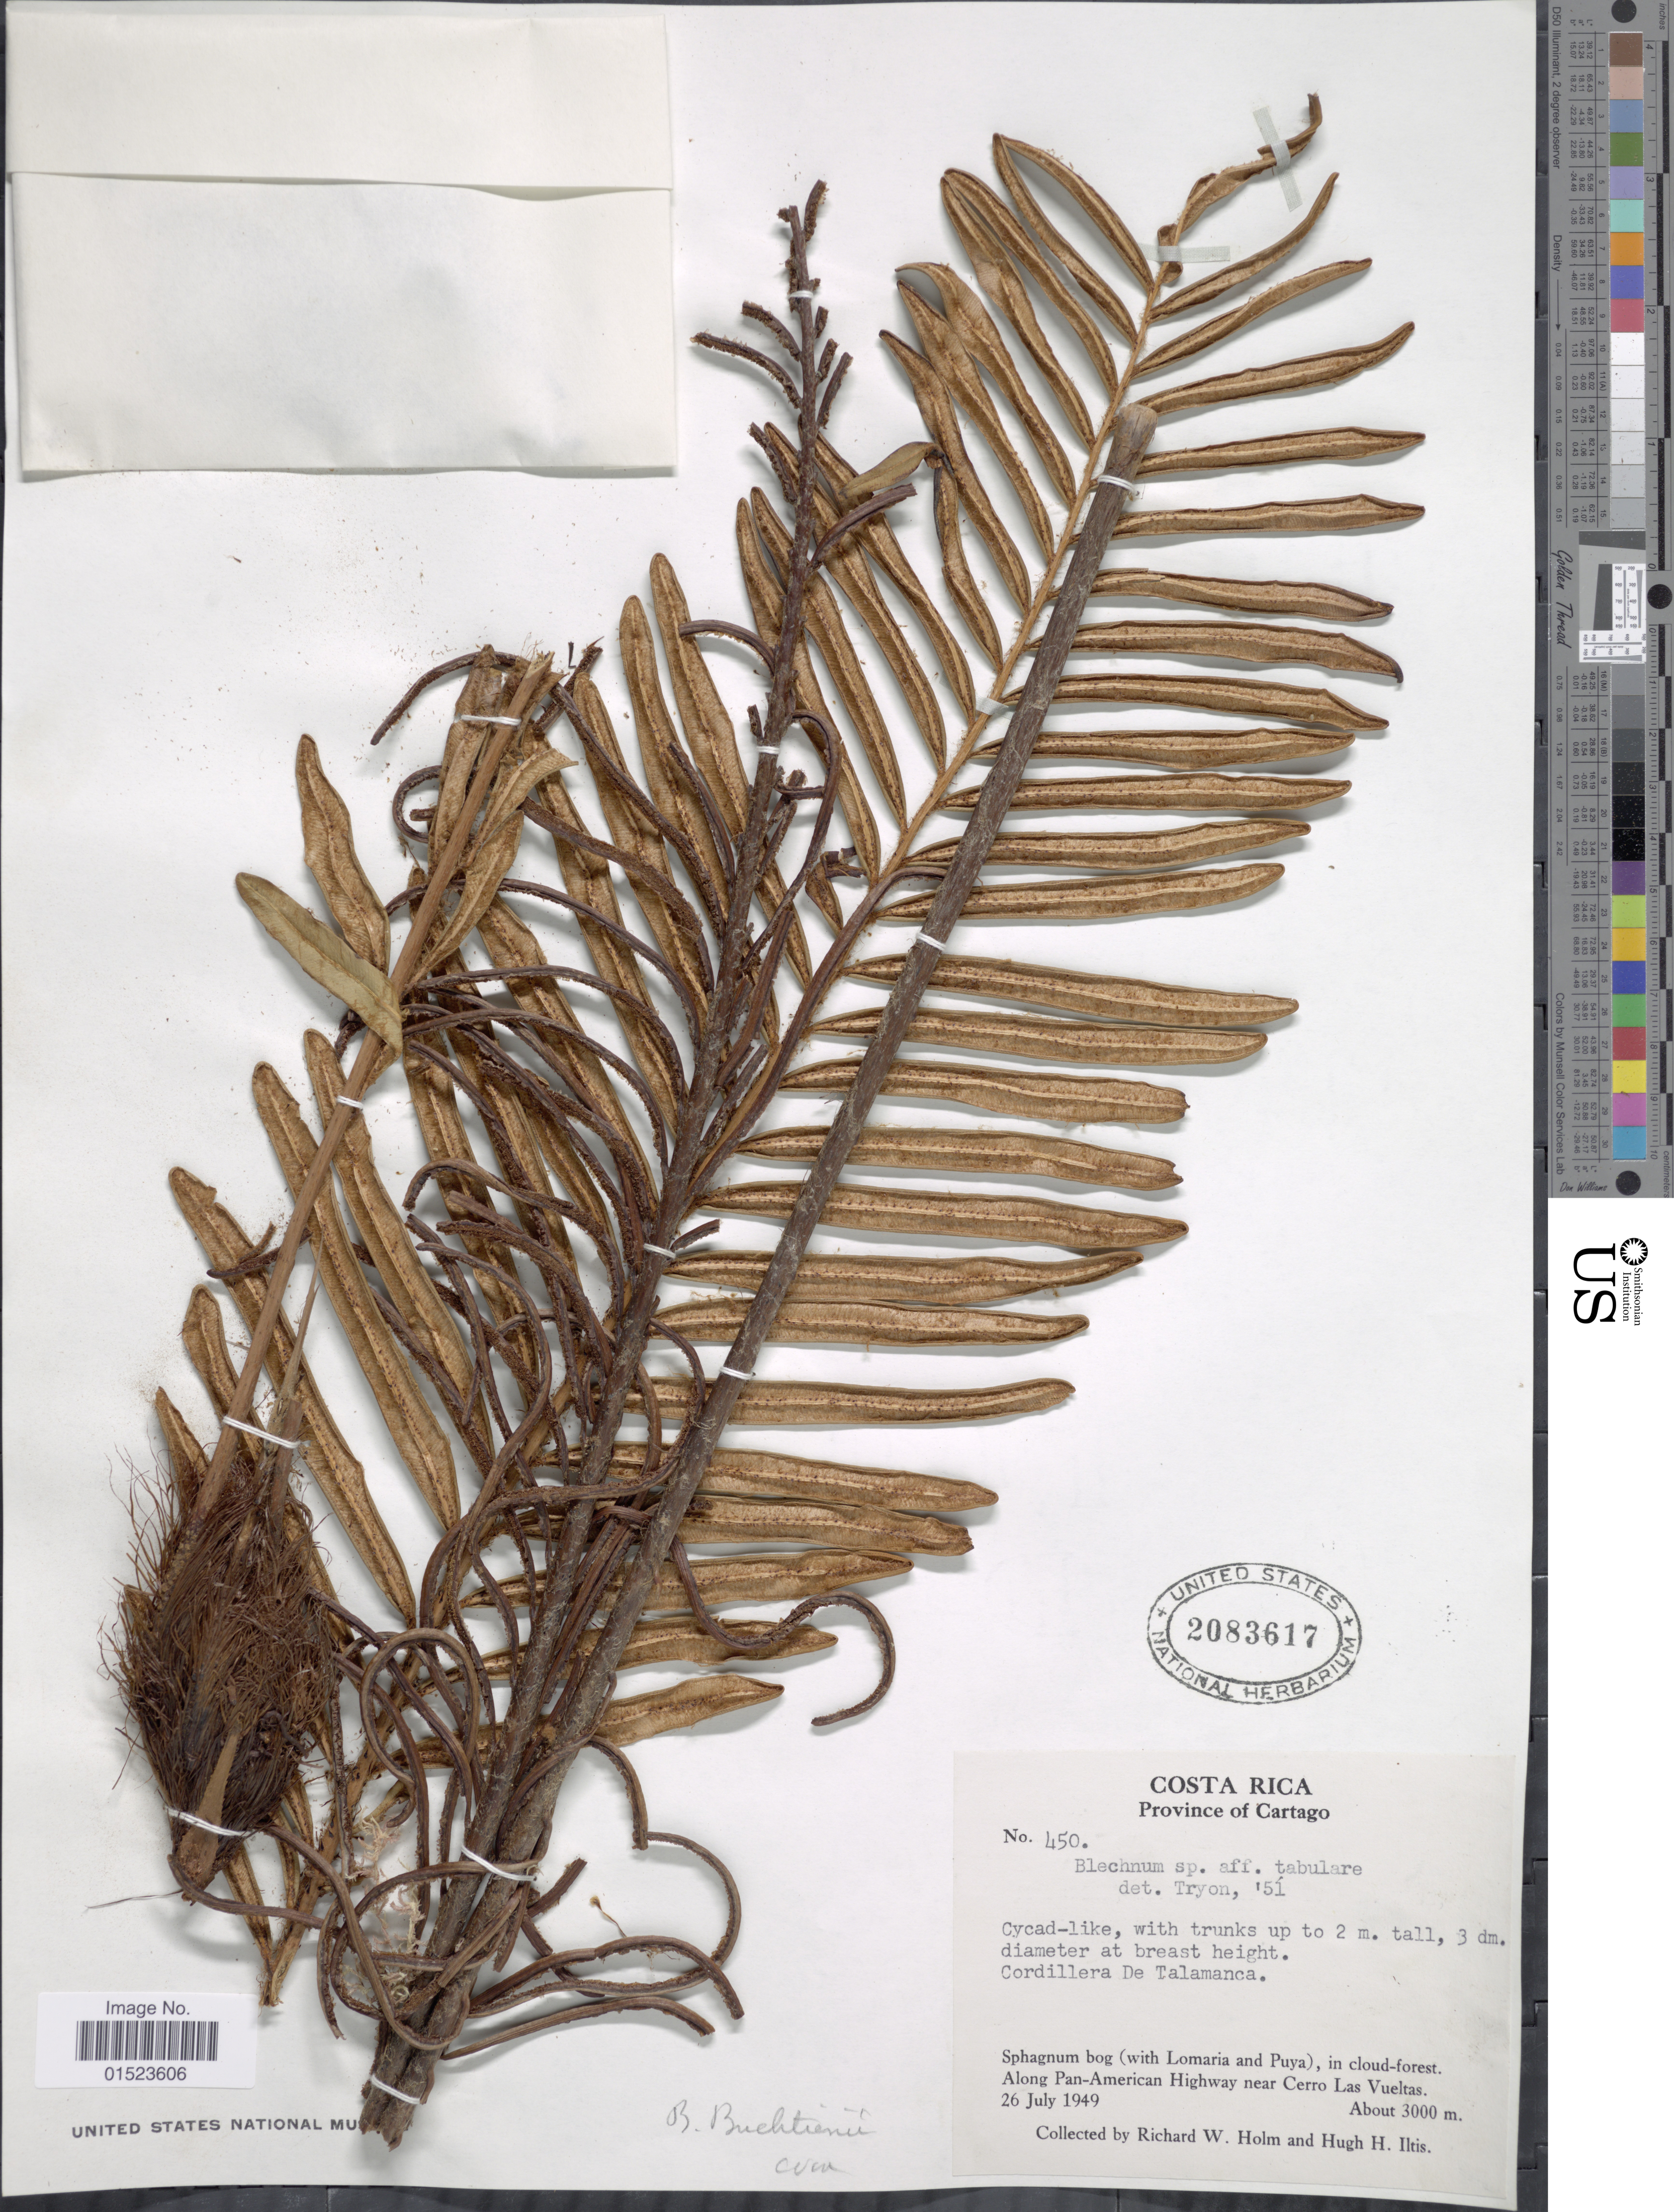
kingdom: Plantae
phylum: Tracheophyta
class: Polypodiopsida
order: Polypodiales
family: Blechnaceae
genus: Blechnum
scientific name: Blechnum auratum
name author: (Fée) R.M. Tryon & Stolze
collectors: R. W. Holm & H. H. Iltis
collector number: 450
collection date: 1949-07-26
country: Costa Rica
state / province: Cartago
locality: Sphagnum bog (with Lomaria and Puya), in cloud-forest. Along Pan-American Highway near Cerro Las Vueltas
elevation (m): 3000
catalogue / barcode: US 2083617